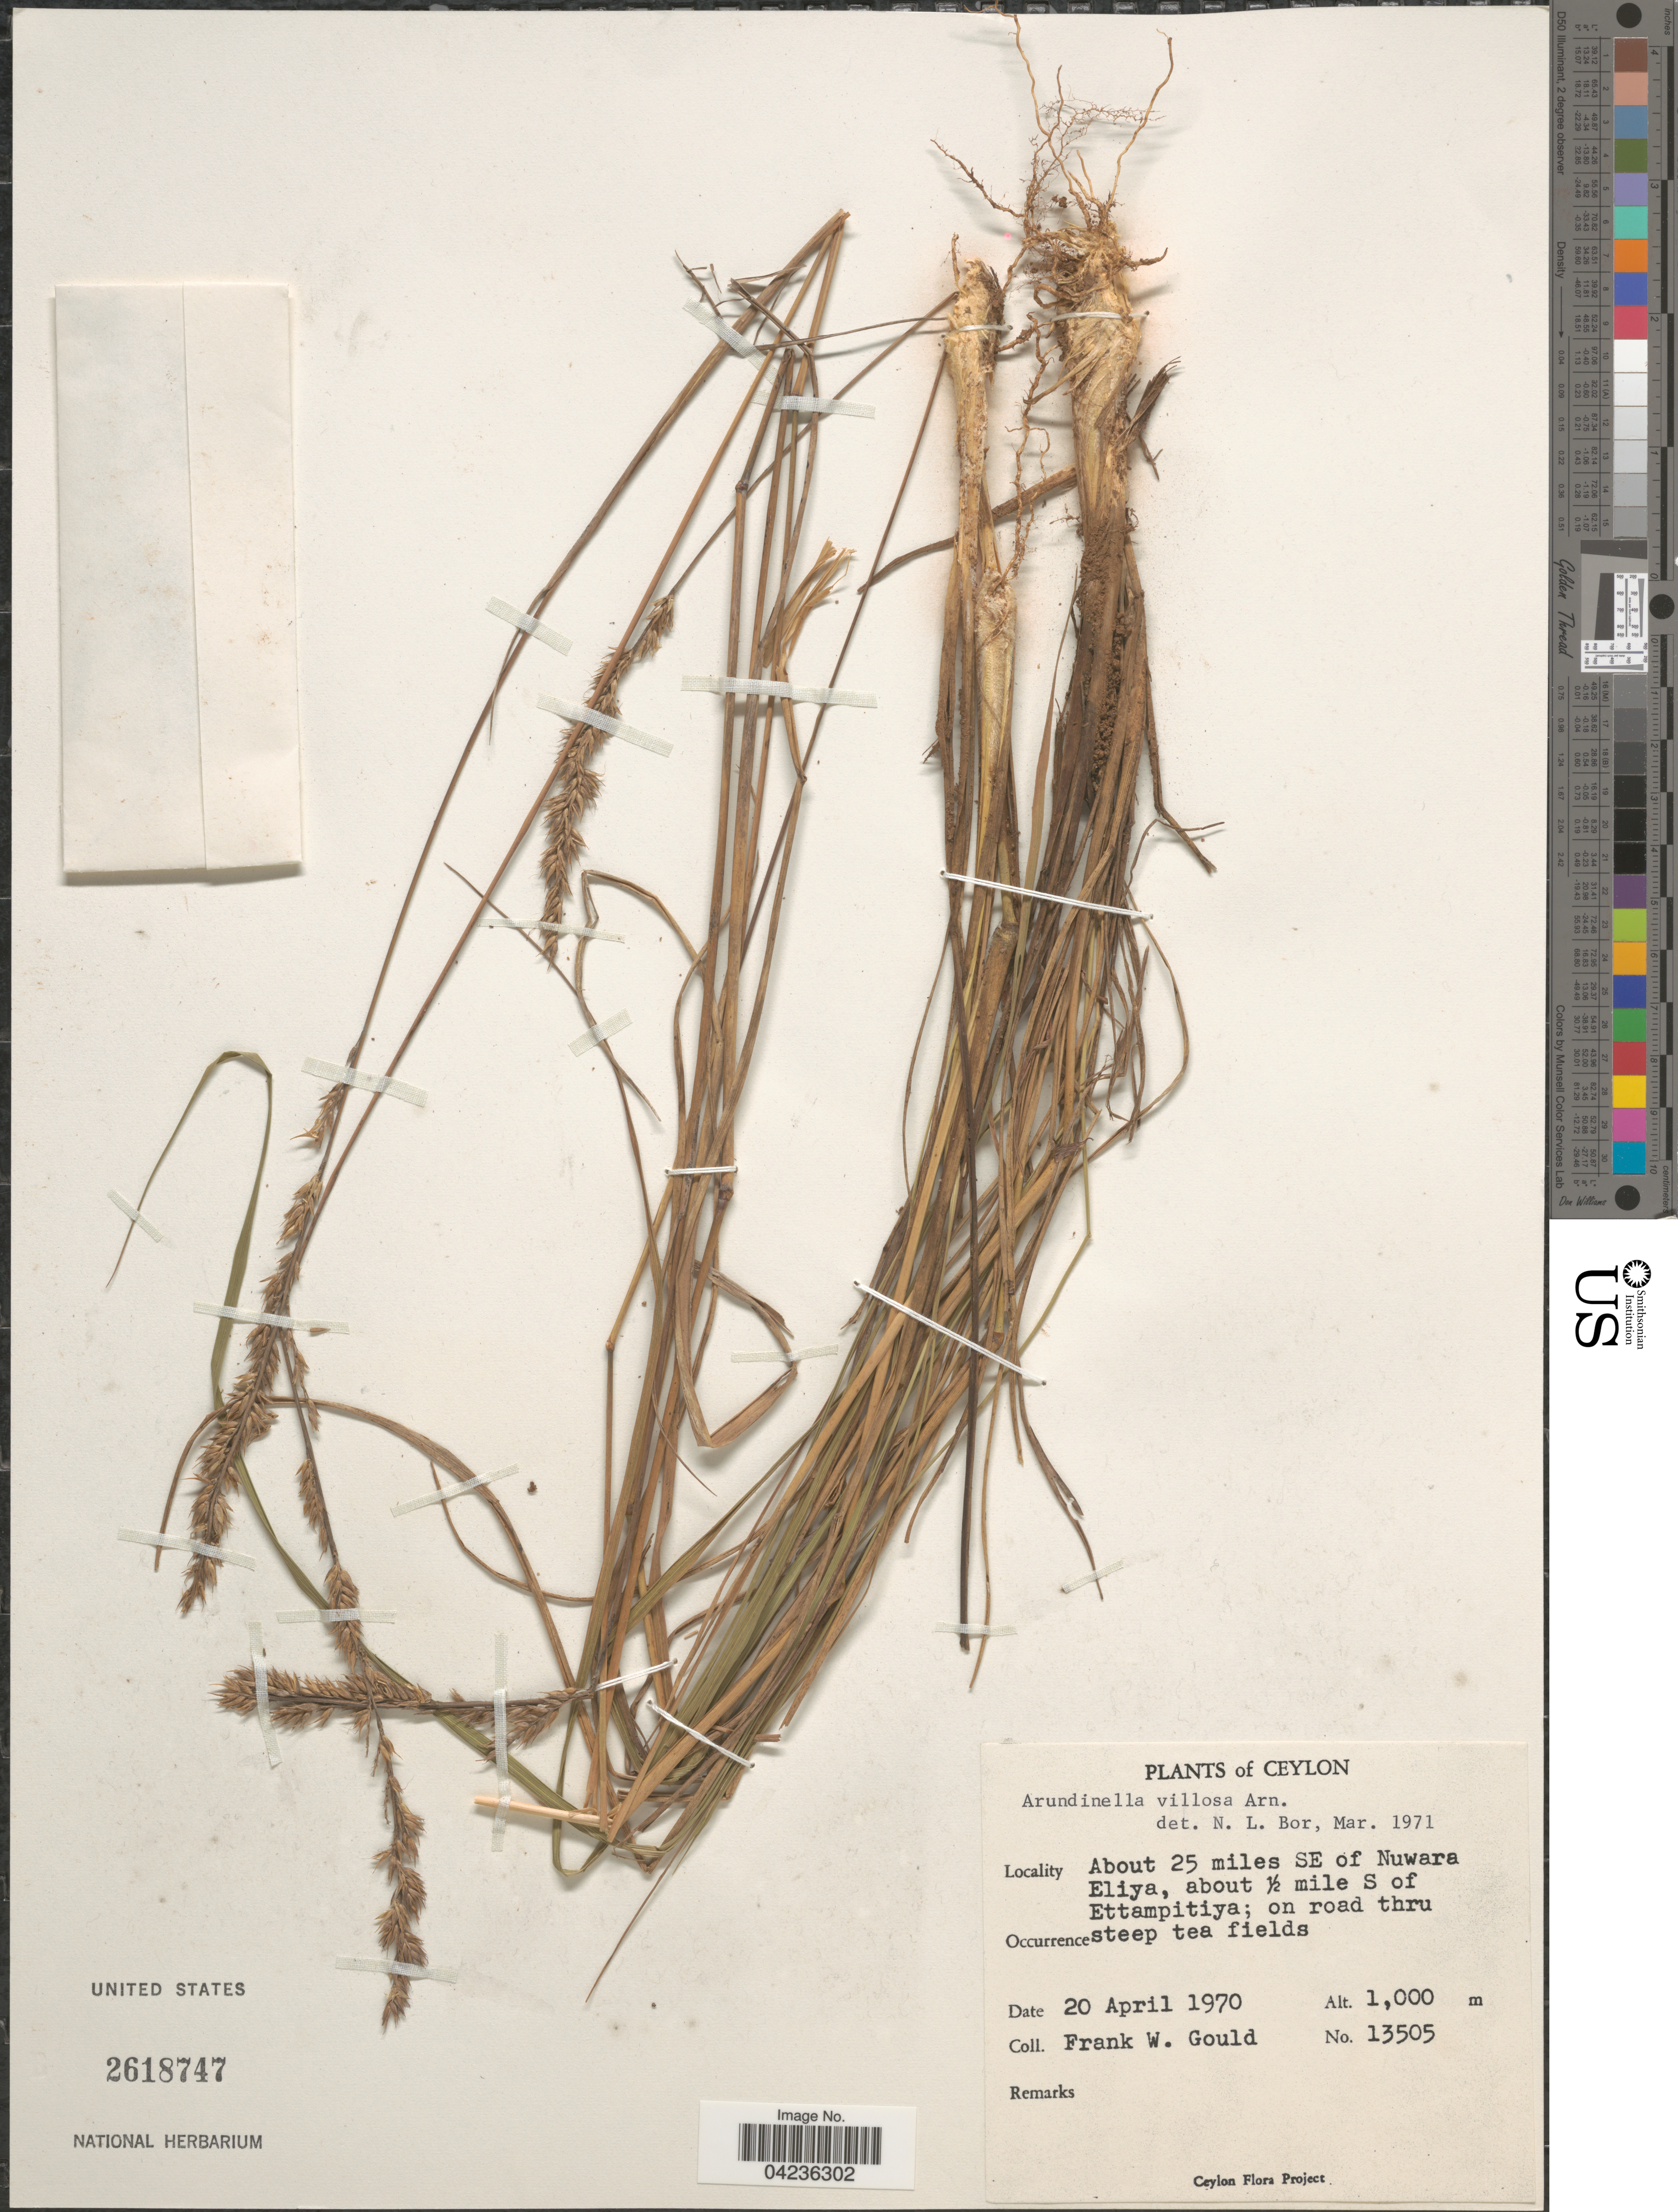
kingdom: Plantae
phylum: Tracheophyta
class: Liliopsida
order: Poales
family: Poaceae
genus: Arundinella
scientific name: Arundinella villosa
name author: Arn. ex Steud.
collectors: F. W. Gould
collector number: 13505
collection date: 1970-04-20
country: Sri Lanka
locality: Ceylon. About 25 miles SE of Nuwara Eliya, about ½ mile S of Ettampitiya; on road thru steep tea fields.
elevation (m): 1000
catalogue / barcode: US 2618747